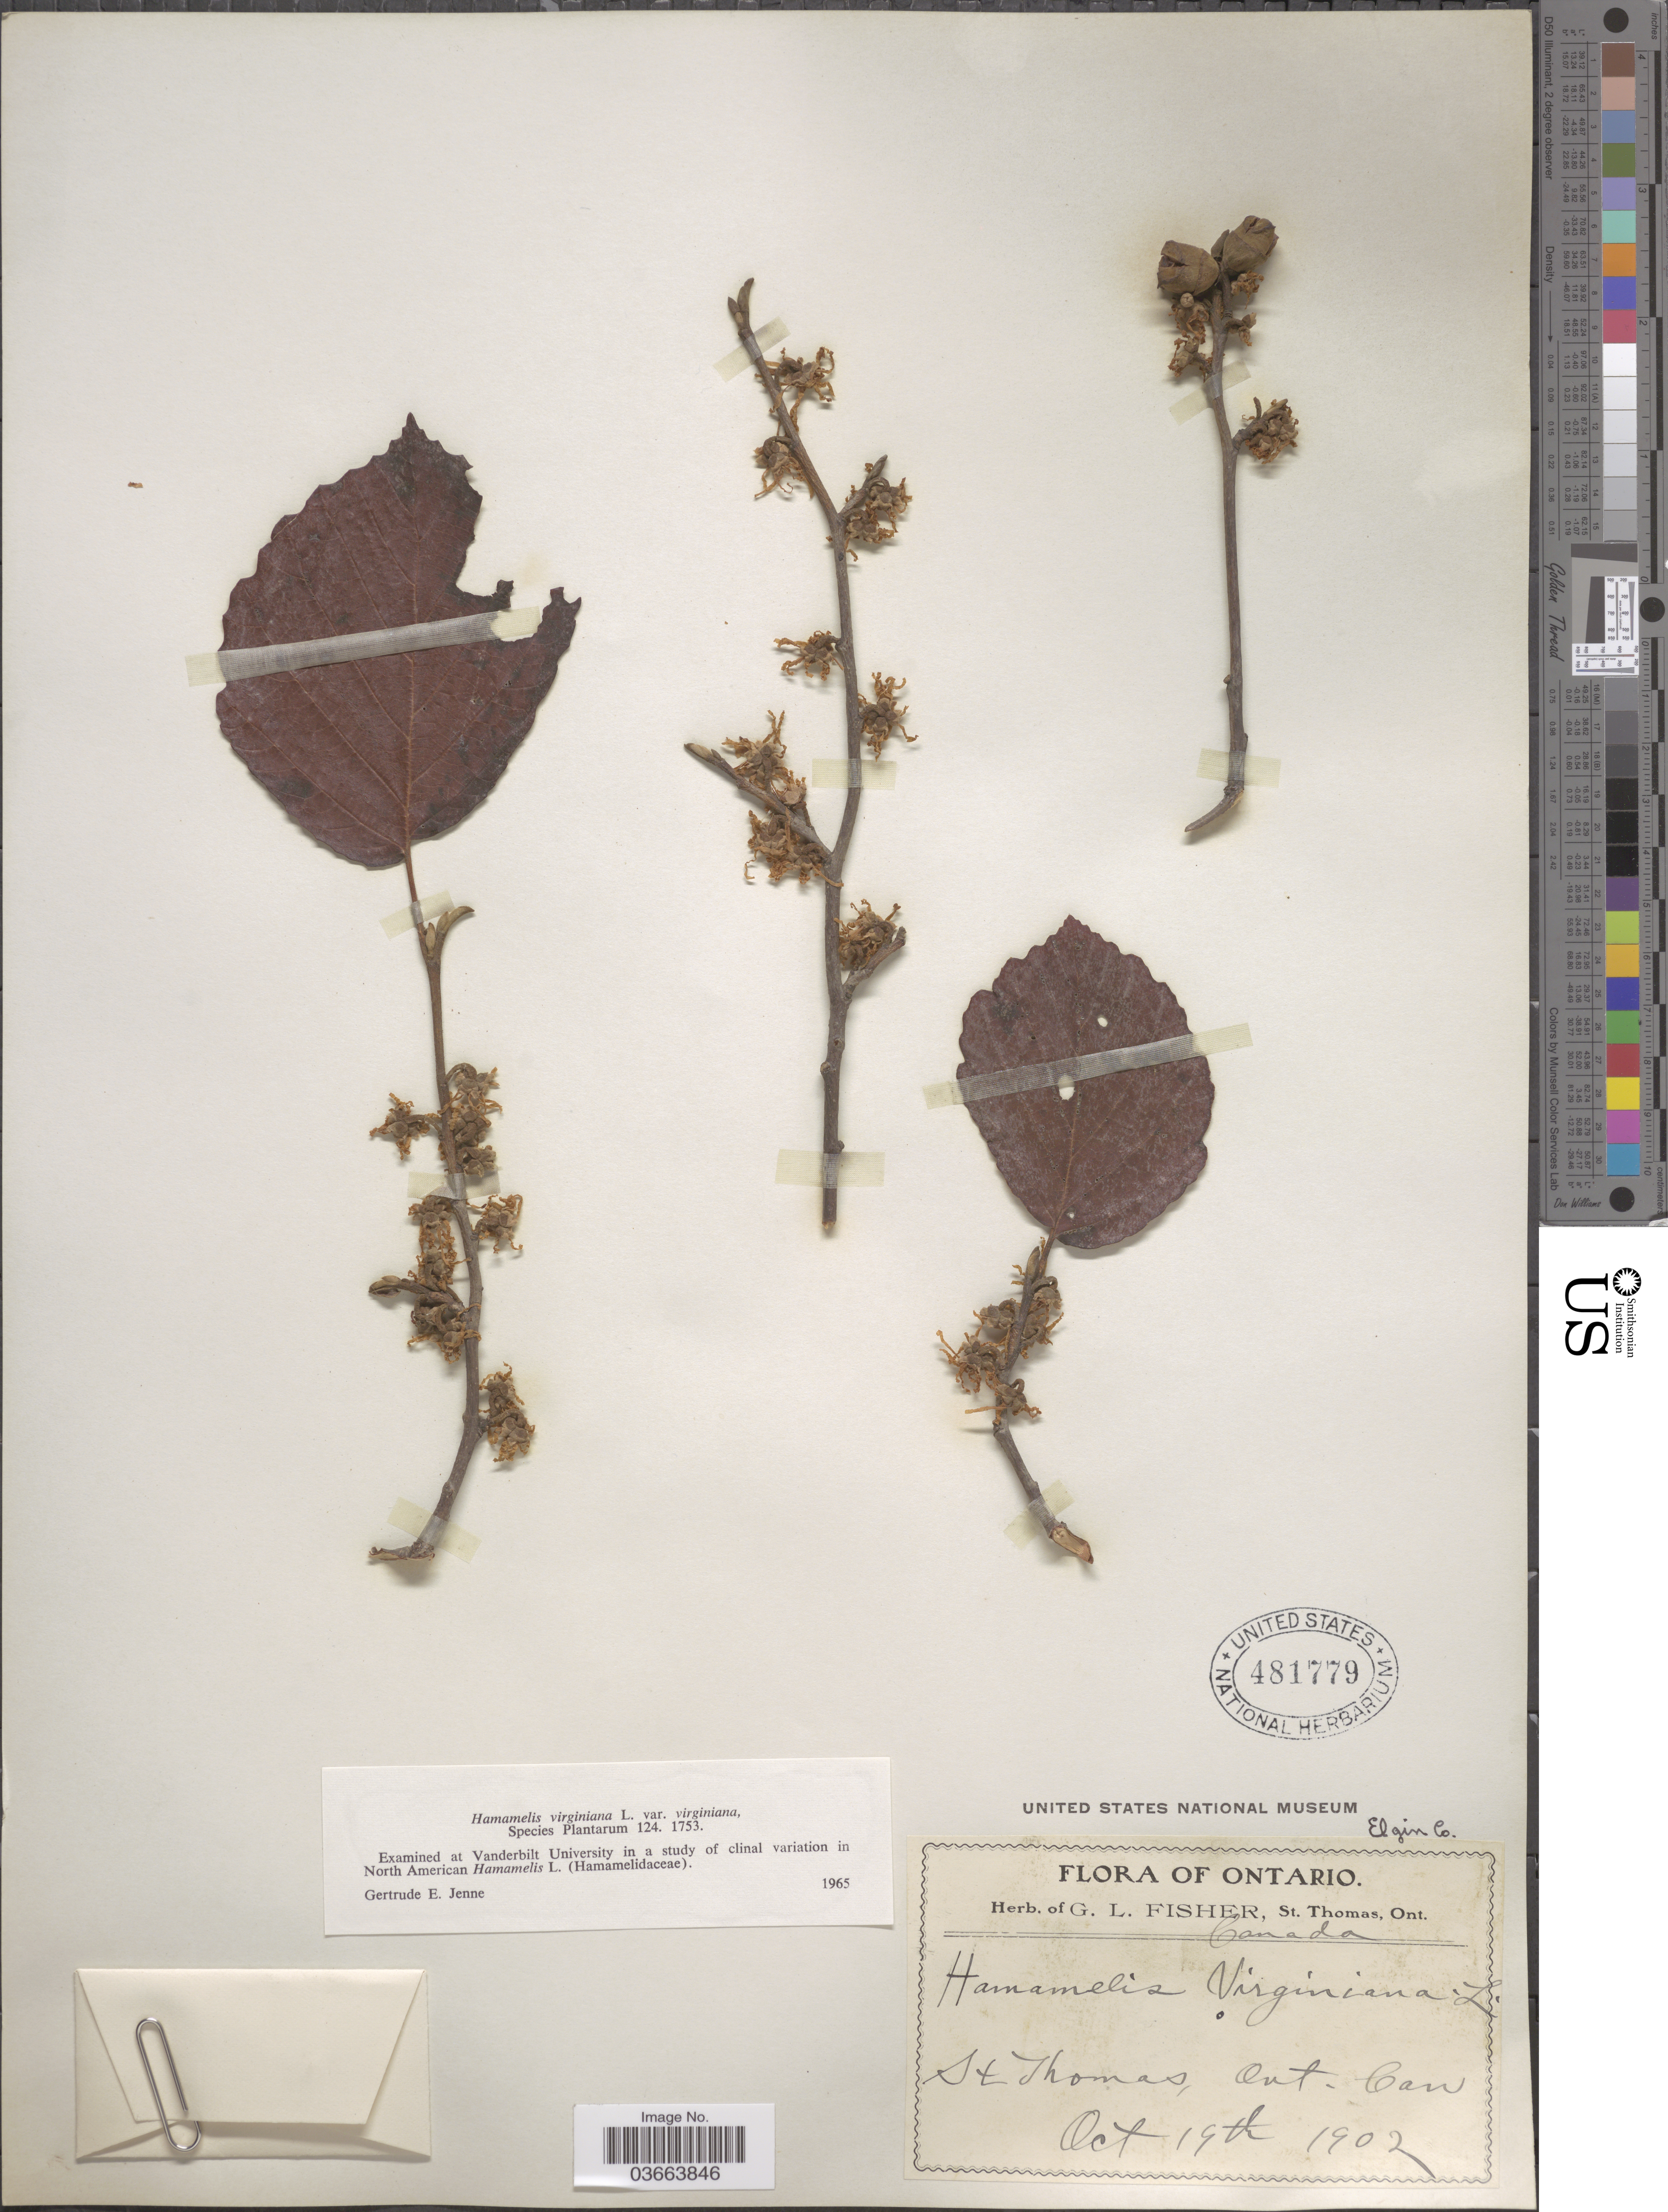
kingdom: Plantae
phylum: Tracheophyta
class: Magnoliopsida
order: Saxifragales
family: Hamamelidaceae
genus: Hamamelis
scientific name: Hamamelis virginiana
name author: L.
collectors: ex herb. Geo L. Fisher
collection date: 1902-10-19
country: Canada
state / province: Ontario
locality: St. Thomas. Elgin Co.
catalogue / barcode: US 481779